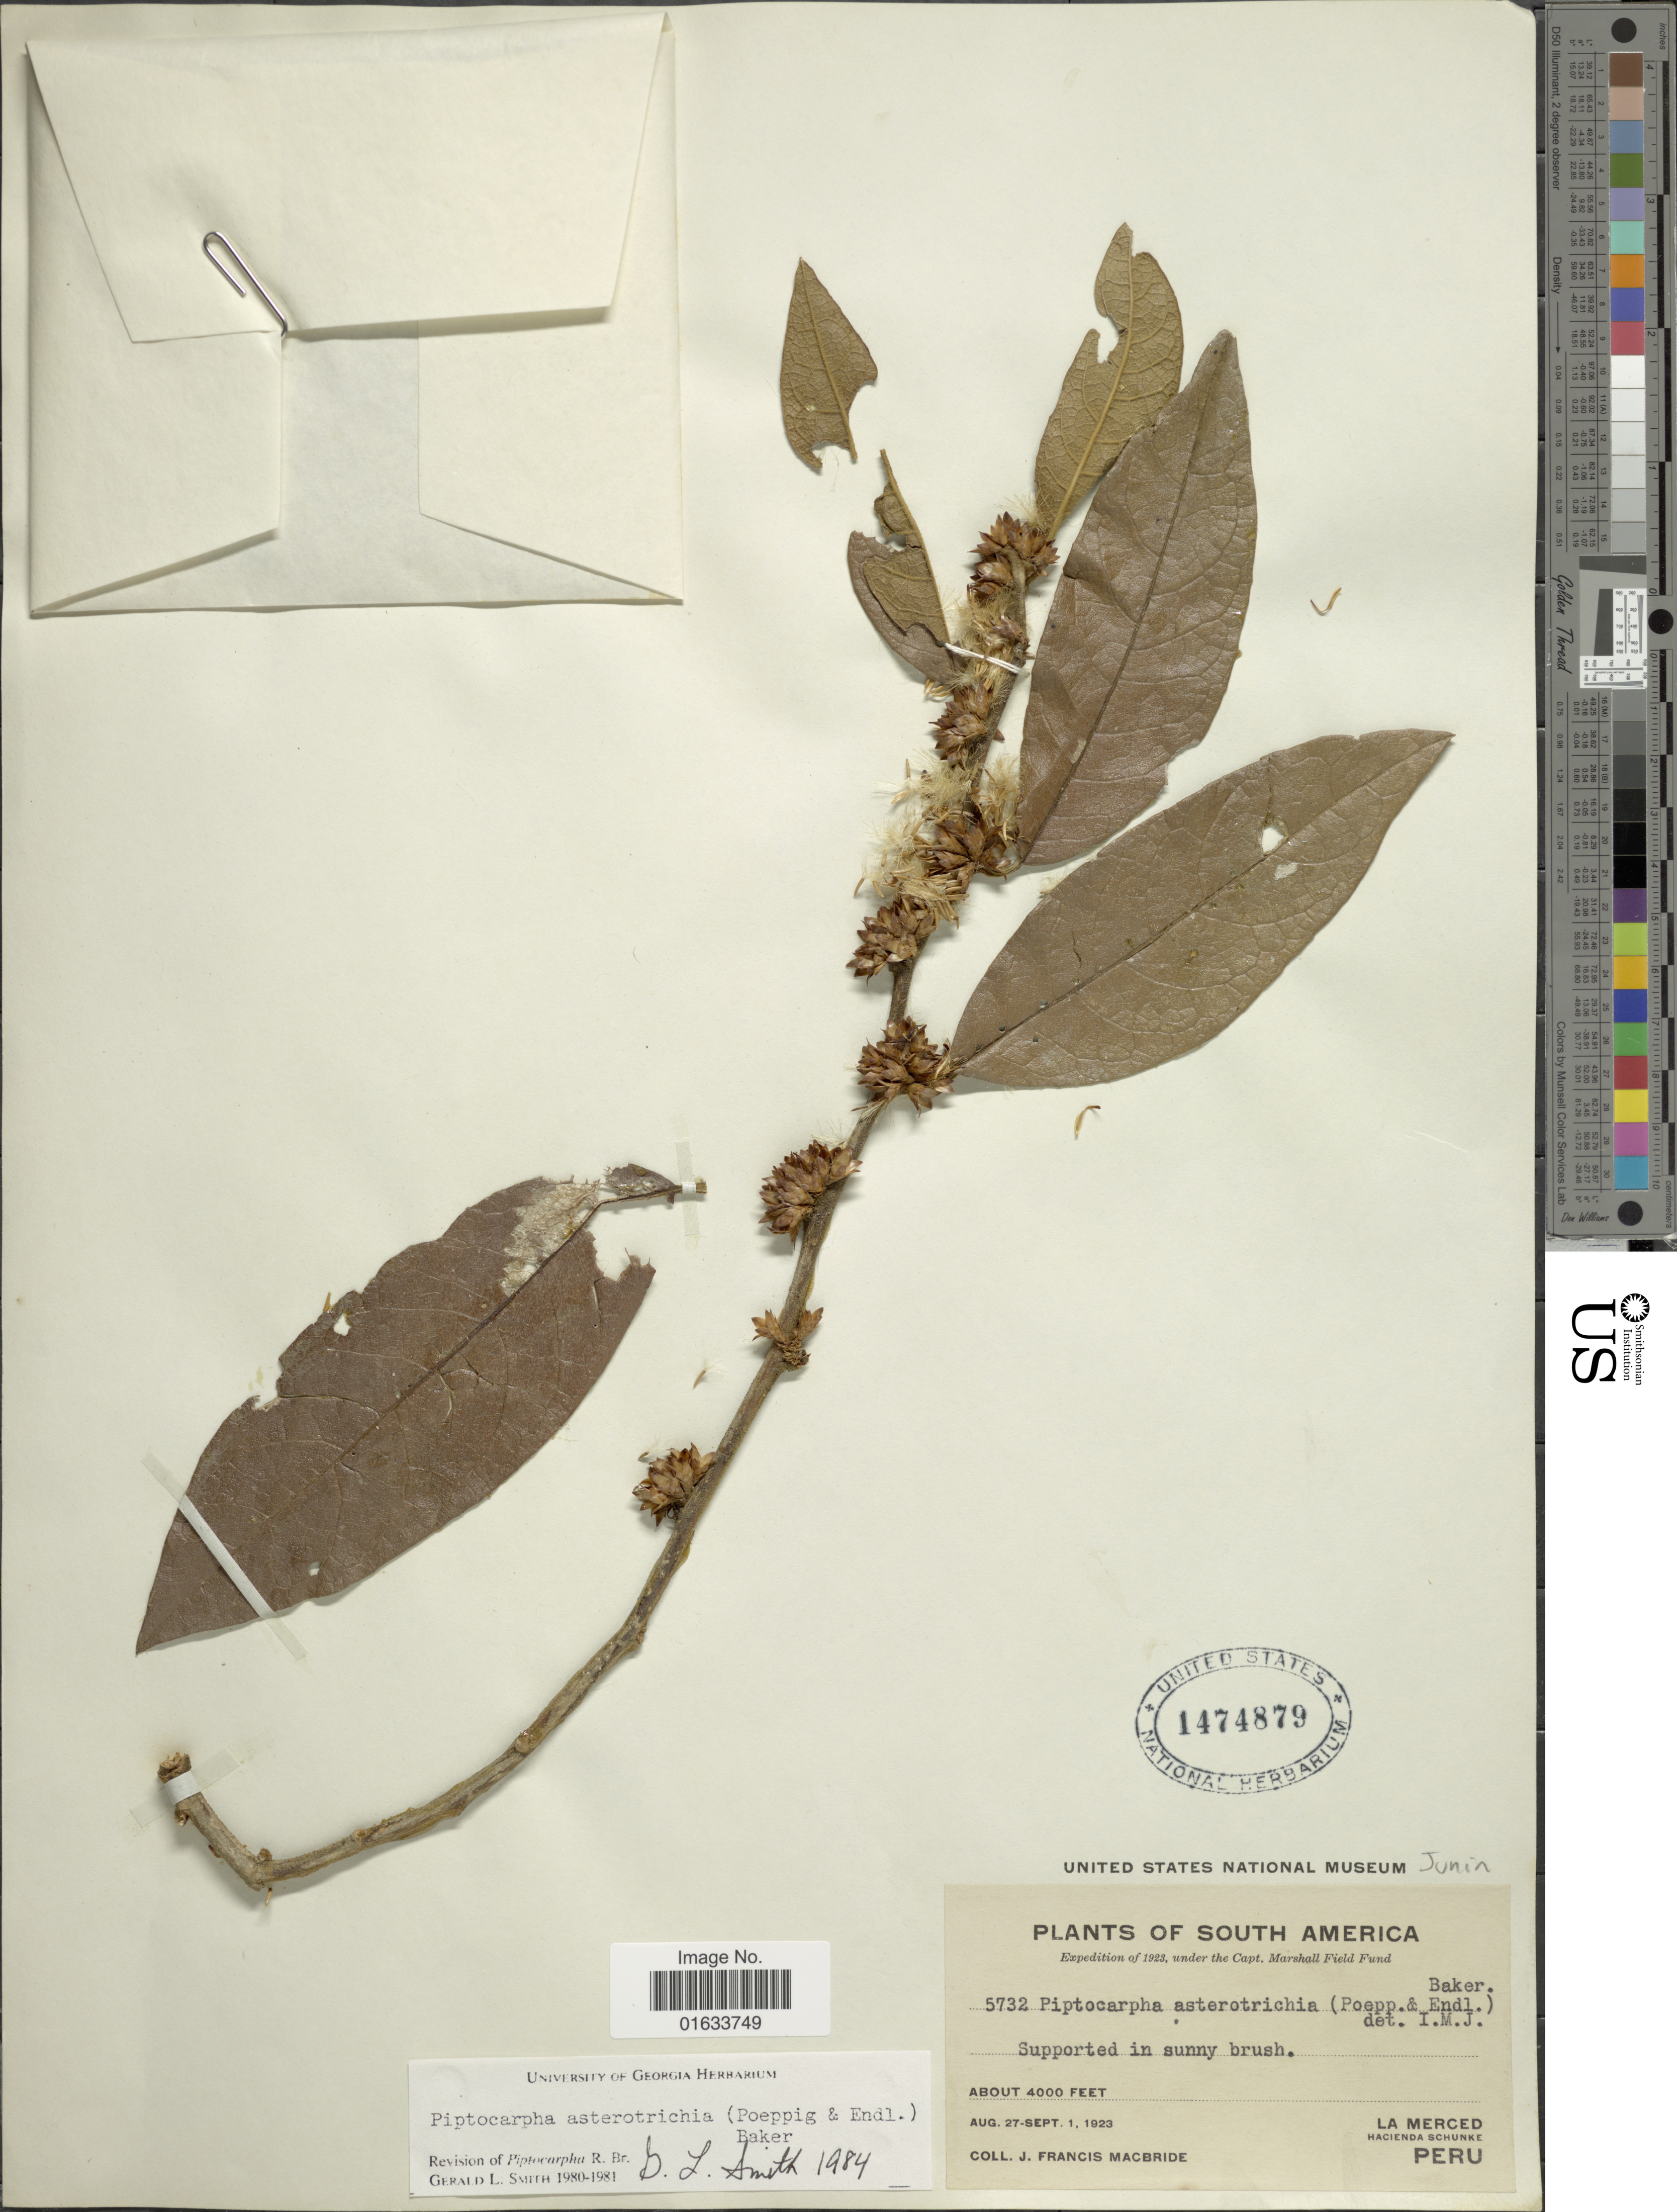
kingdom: Plantae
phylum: Tracheophyta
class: Magnoliopsida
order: Asterales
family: Asteraceae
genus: Piptocarpha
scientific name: Piptocarpha asterotrichia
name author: (Poepp.) Baker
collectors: J. F. Macbride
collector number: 5732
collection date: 1923-08-27/1923-09-01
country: Peru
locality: La Merced. Hacienda Schunke.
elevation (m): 1219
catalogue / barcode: US 1474879